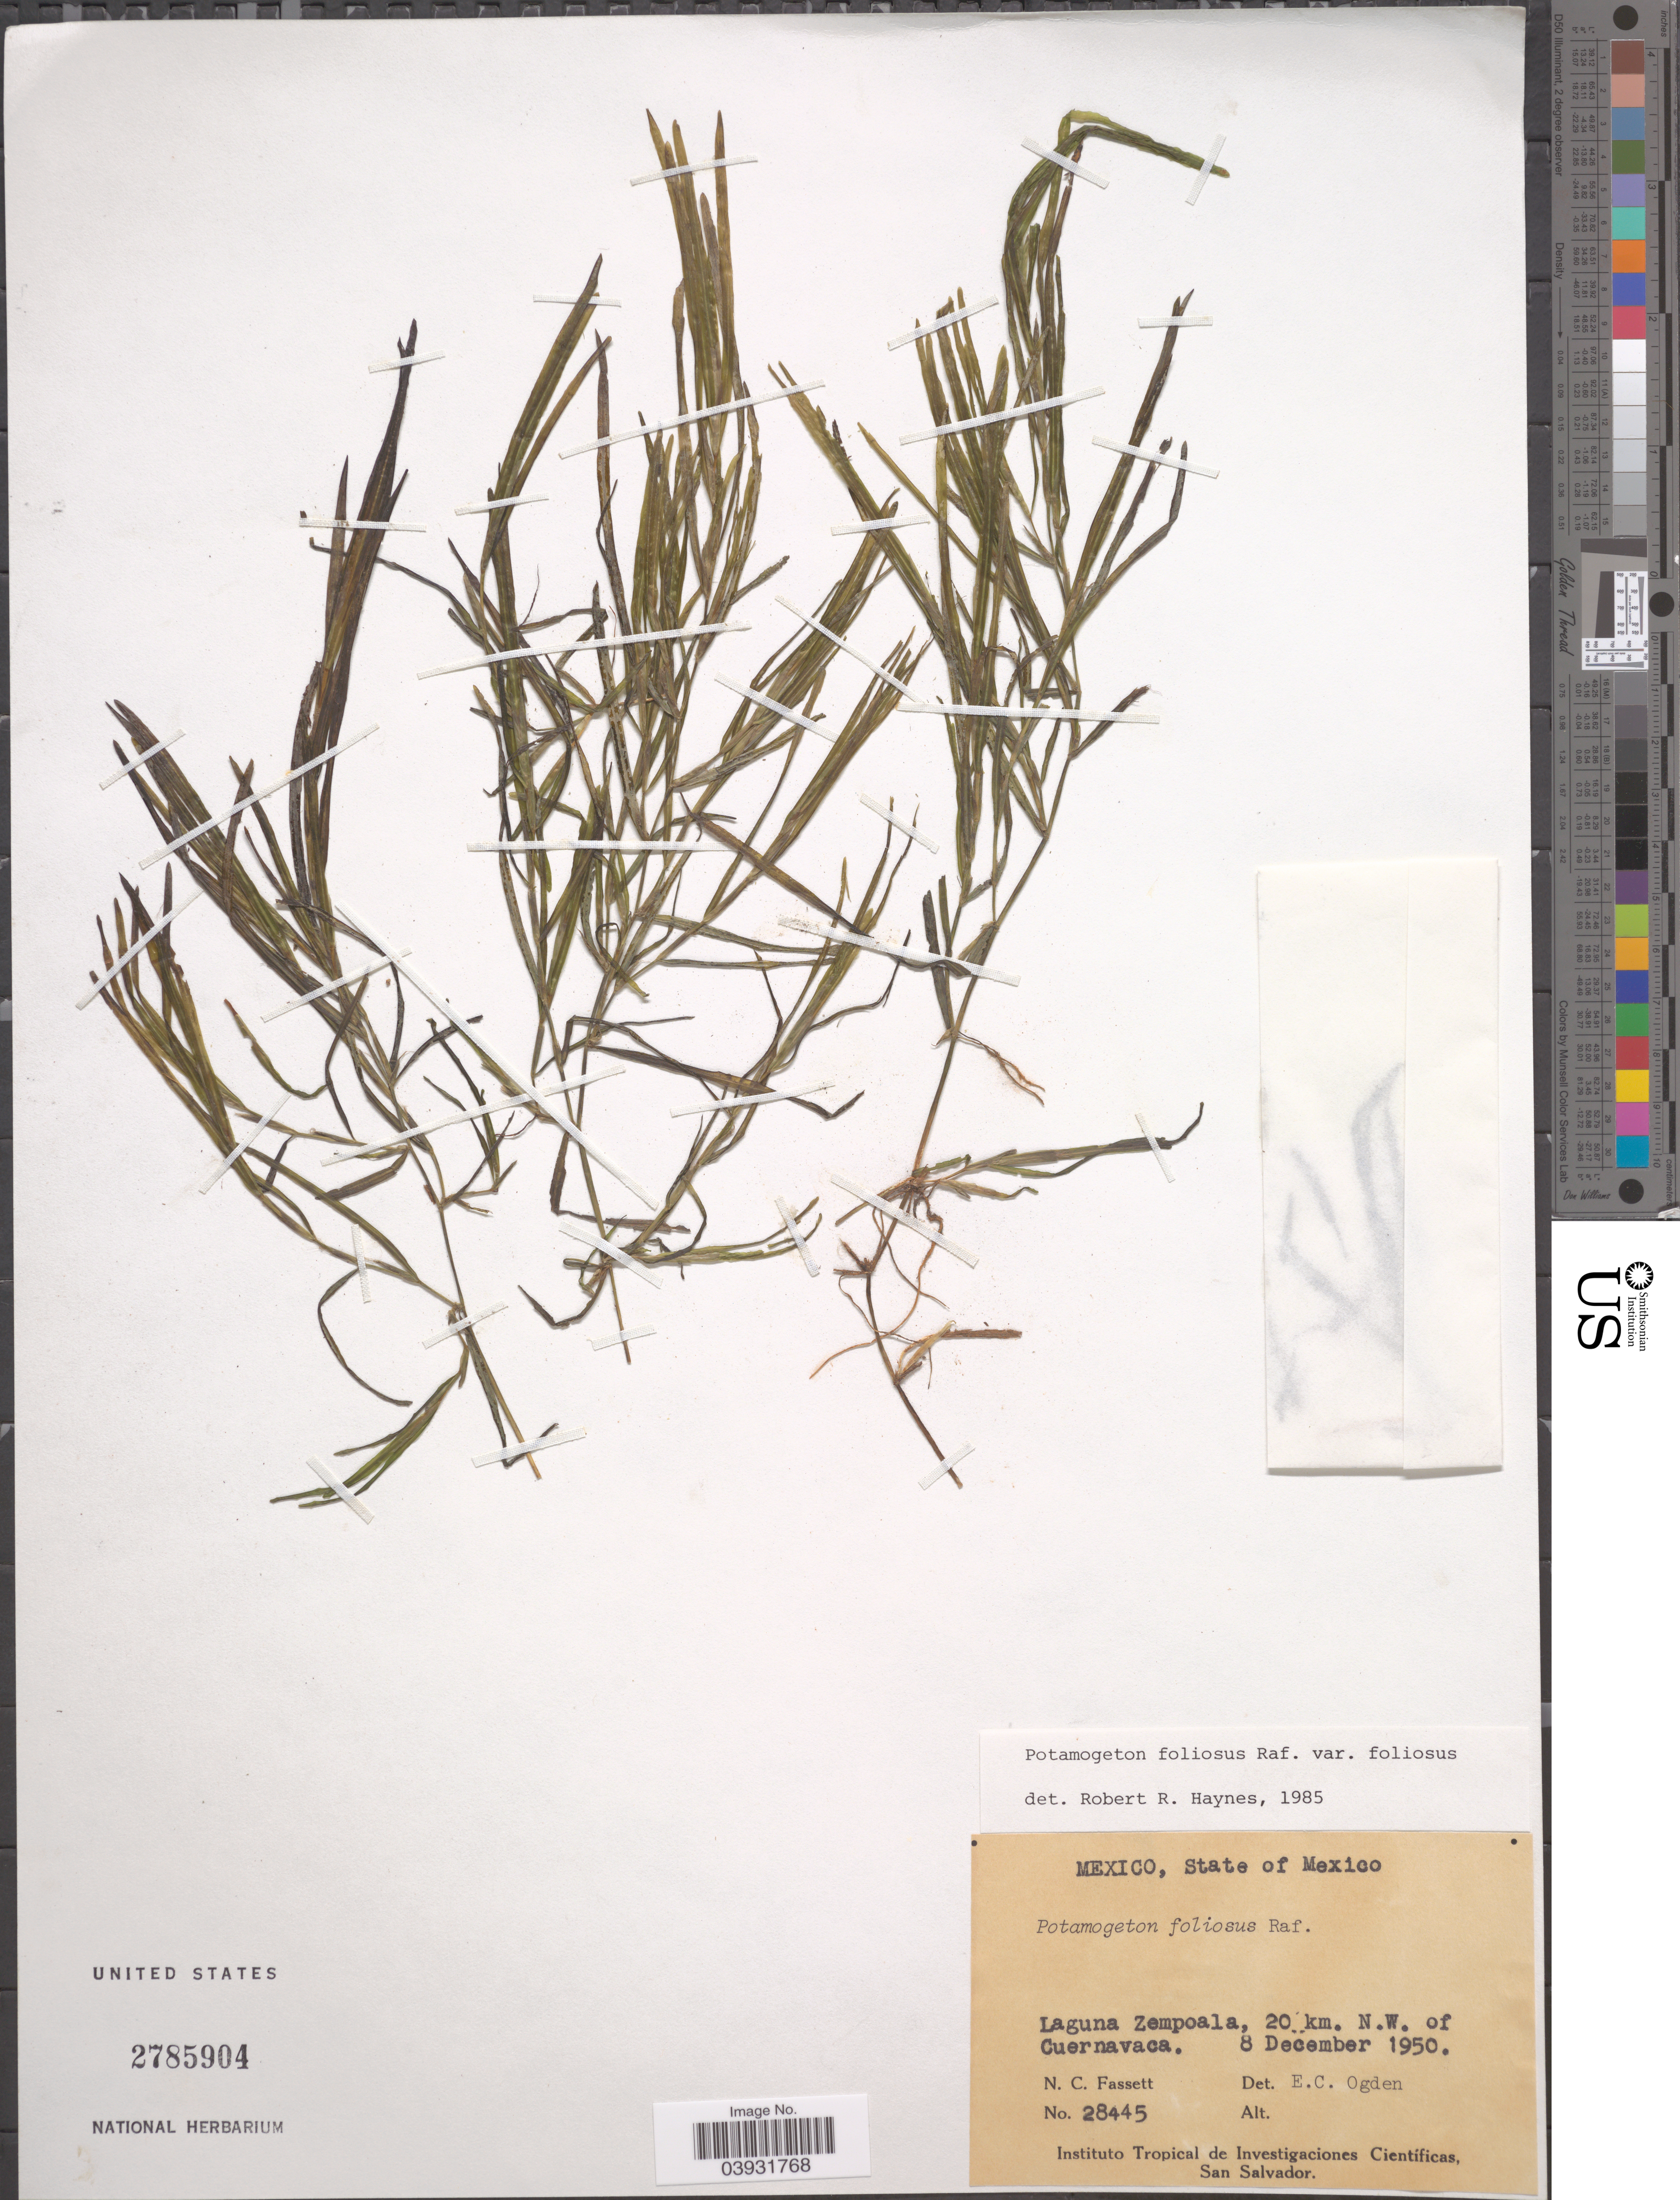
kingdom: Plantae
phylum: Tracheophyta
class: Liliopsida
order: Alismatales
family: Potamogetonaceae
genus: Potamogeton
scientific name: Potamogeton foliosus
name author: Raf.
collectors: N. C. Fassett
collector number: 28445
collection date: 1950-12-08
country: Mexico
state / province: México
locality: Laguna Zempoala, 20 km. N.W. of Cuernavaca.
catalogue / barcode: US 2785904